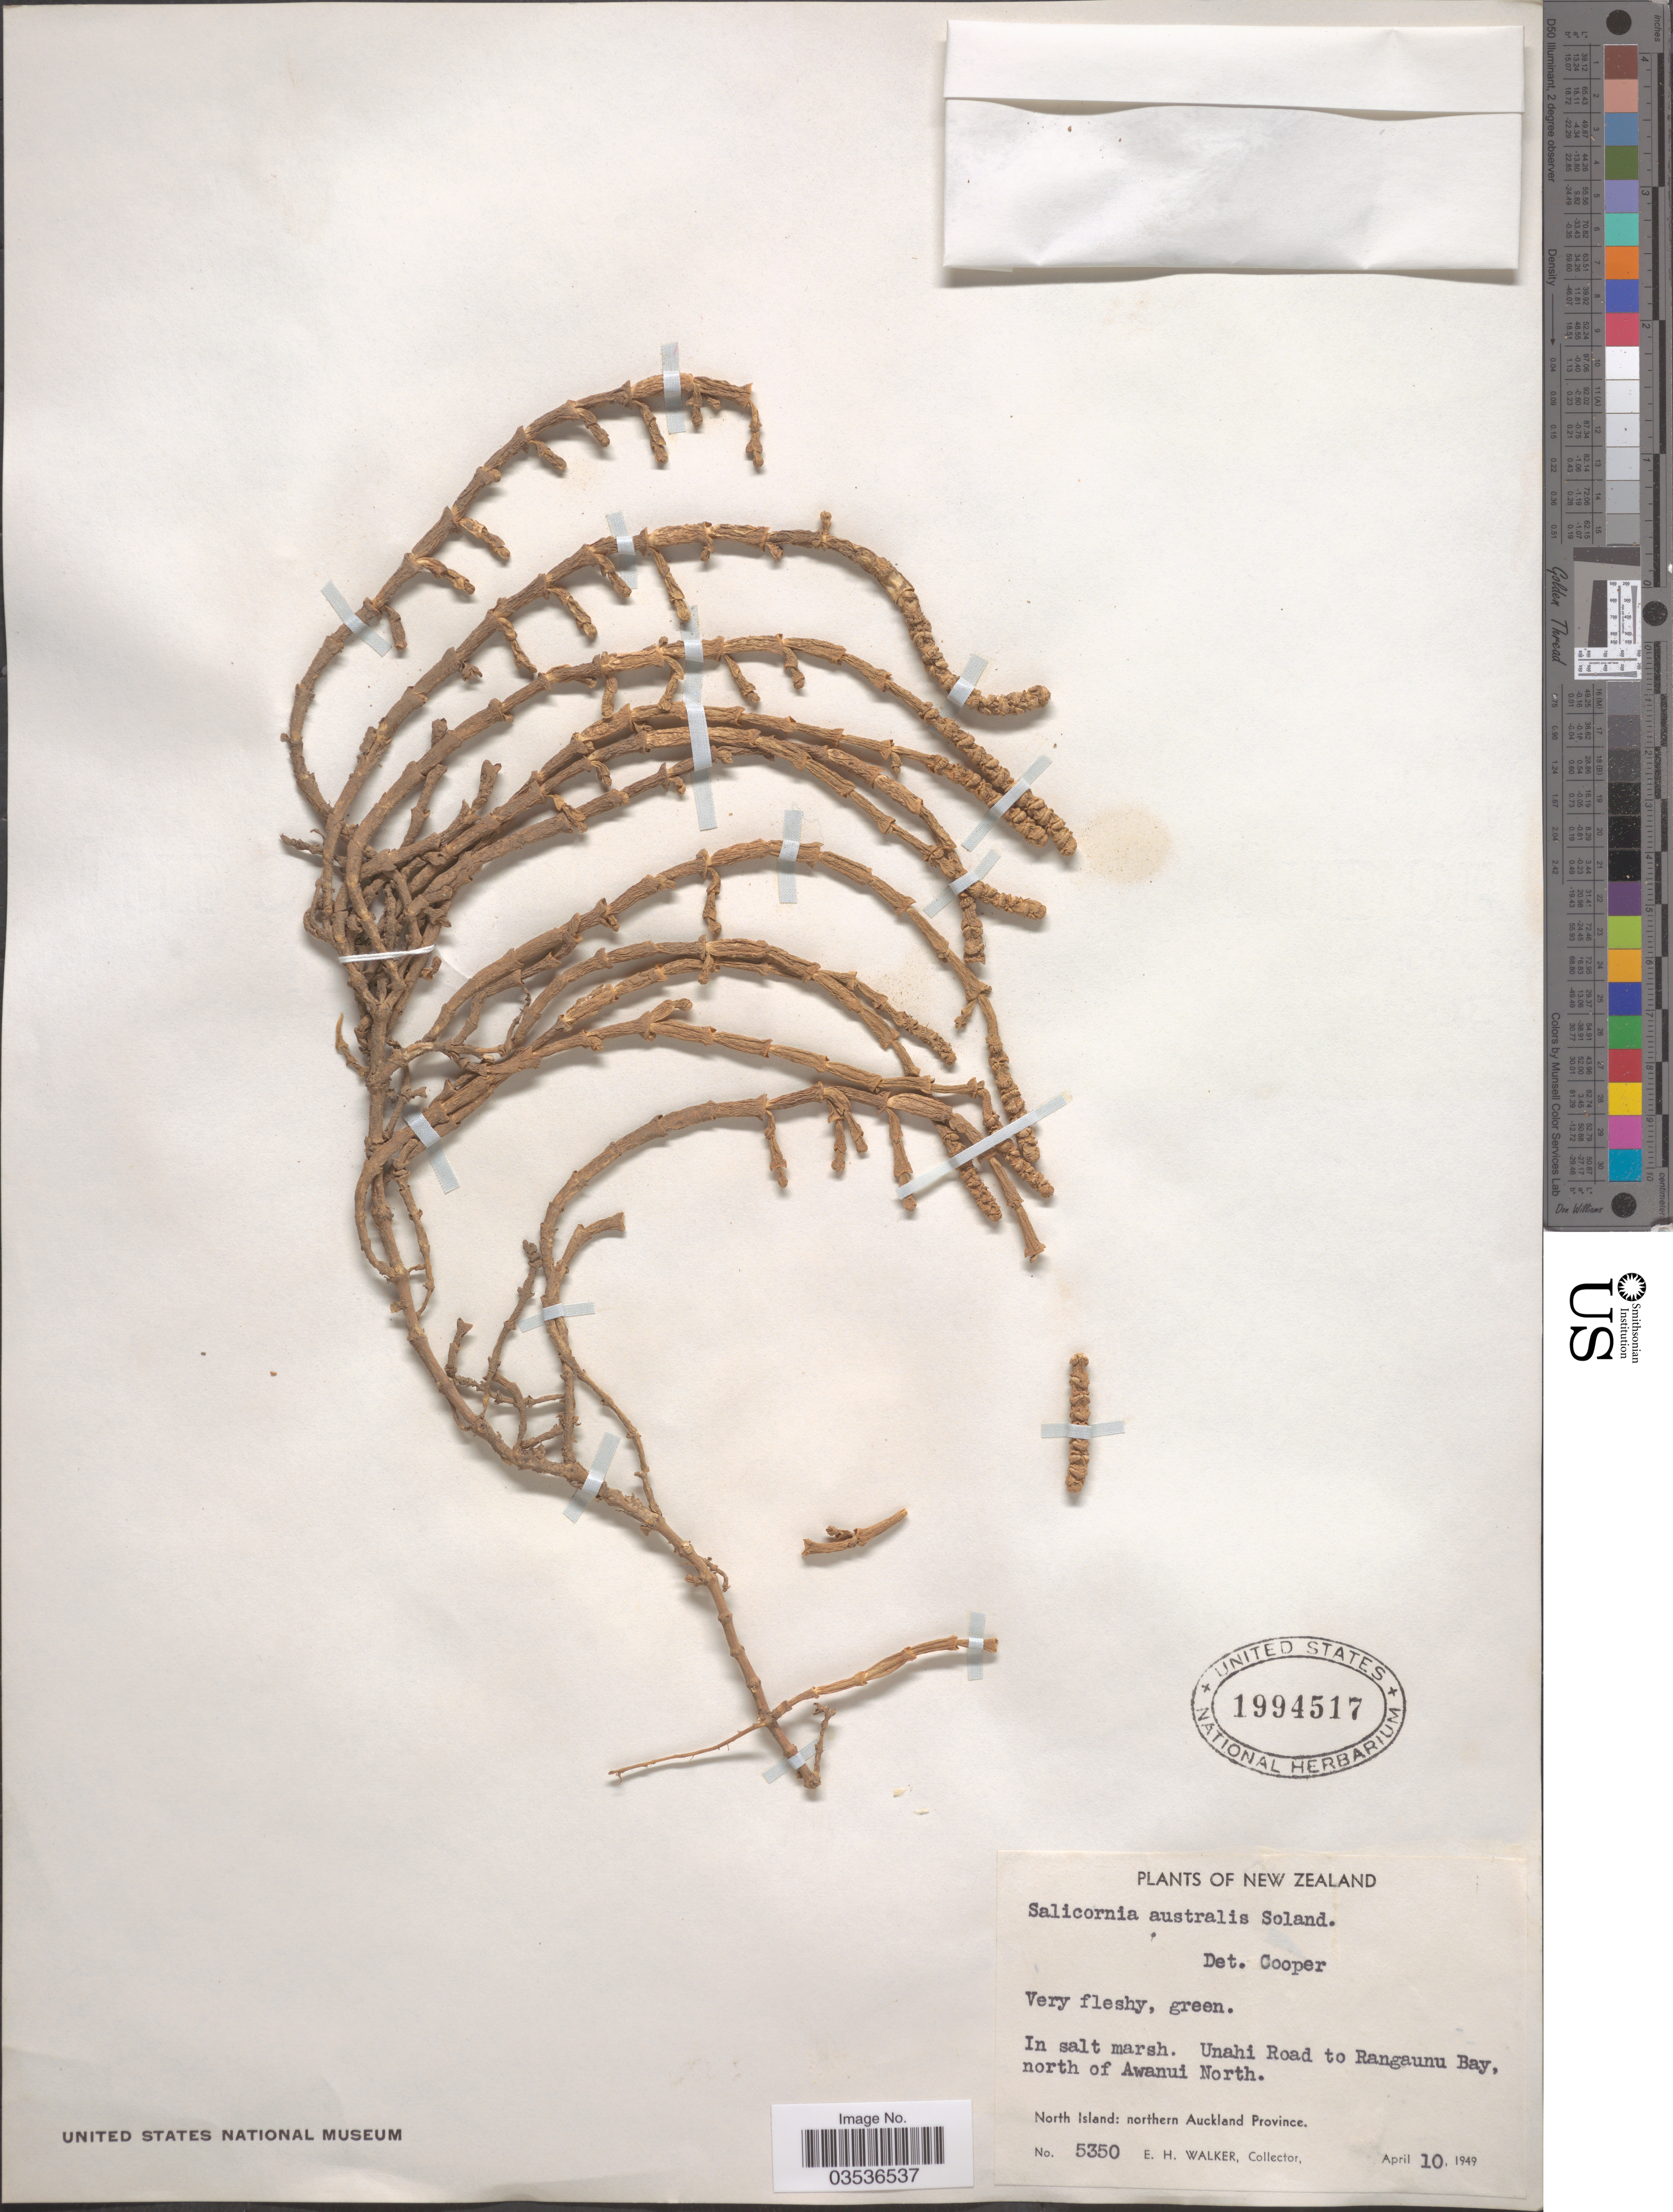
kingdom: Plantae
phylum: Tracheophyta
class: Magnoliopsida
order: Caryophyllales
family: Amaranthaceae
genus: Salicornia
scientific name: Salicornia quinqueflora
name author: Bunge ex Ung.-Sternb.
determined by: Strong, Mark T., (BOT), Smithsonian Institution - National Museum of Natural History (UNITED STATES)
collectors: E. H. Walker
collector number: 5350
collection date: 1949-04-10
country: New Zealand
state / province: Auckland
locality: Unahi Road to Rangaunu Bay, north of Awanui North. North Island: northern Auckland Province.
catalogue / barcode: US 1994517